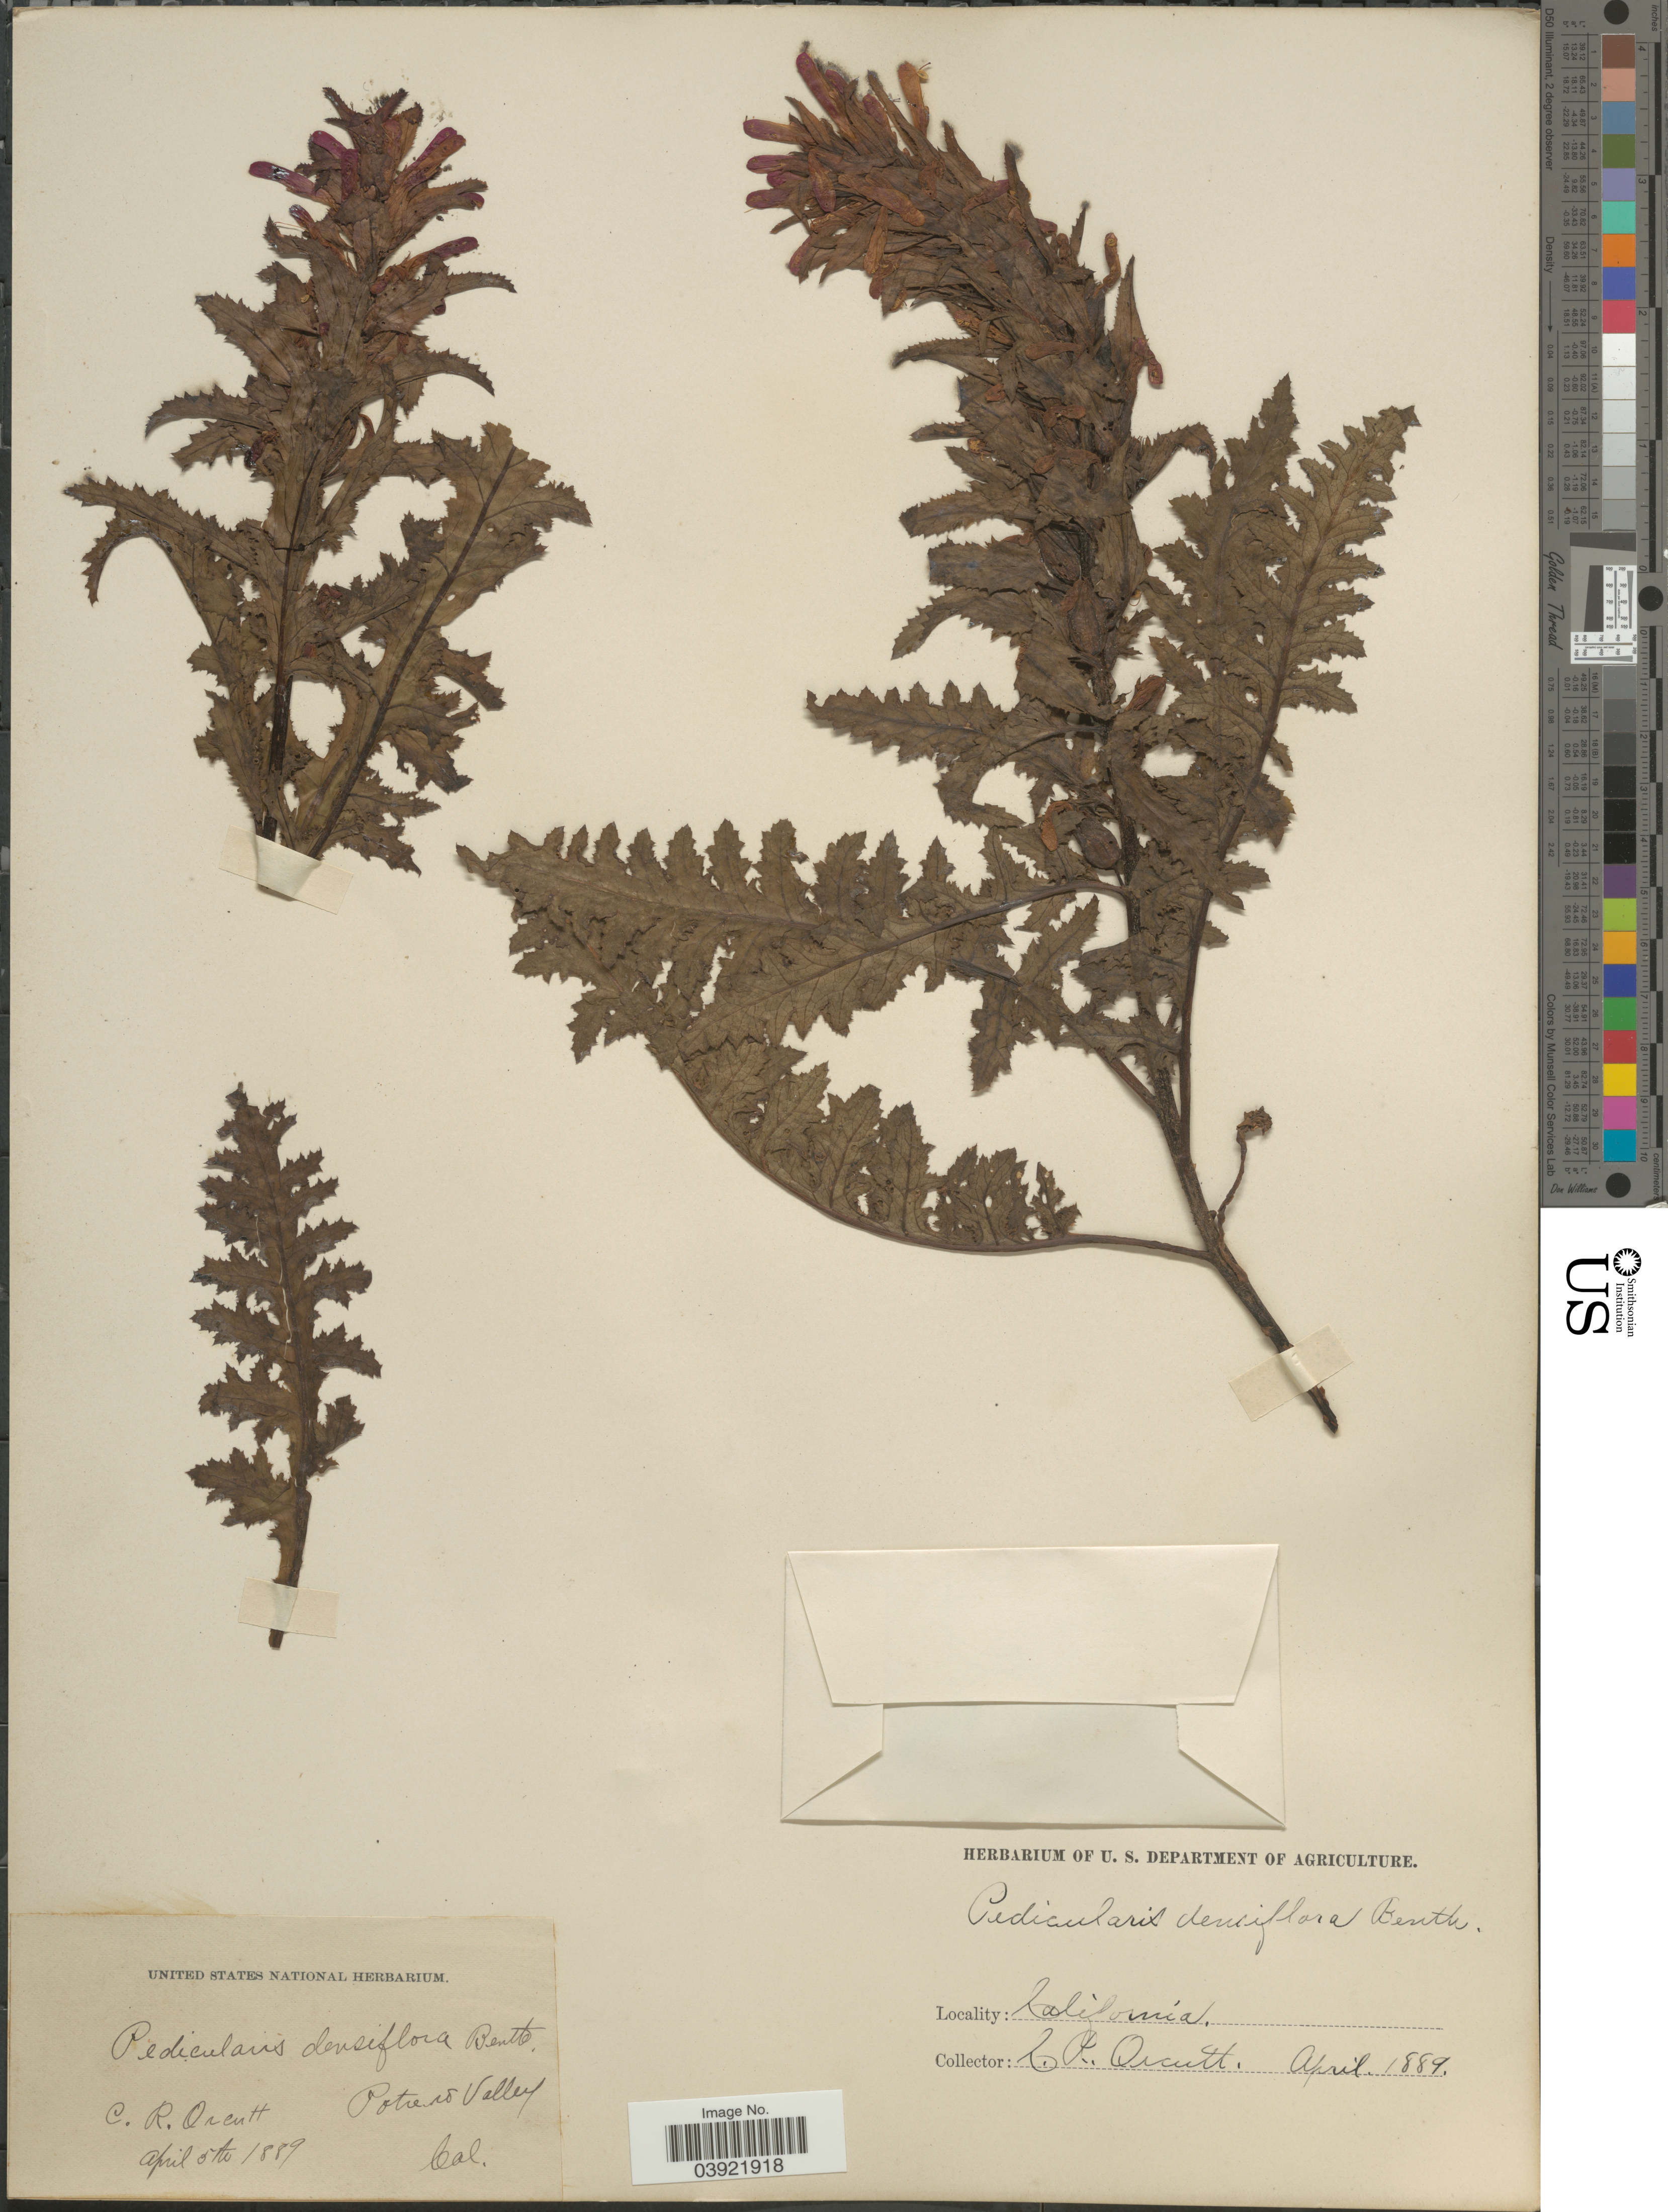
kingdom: Plantae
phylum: Tracheophyta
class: Magnoliopsida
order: Lamiales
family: Orobanchaceae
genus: Pedicularis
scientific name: Pedicularis densiflora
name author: Benth.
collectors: C. R. Orcutt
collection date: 1889-04-05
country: United States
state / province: California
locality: Potrero Valley.